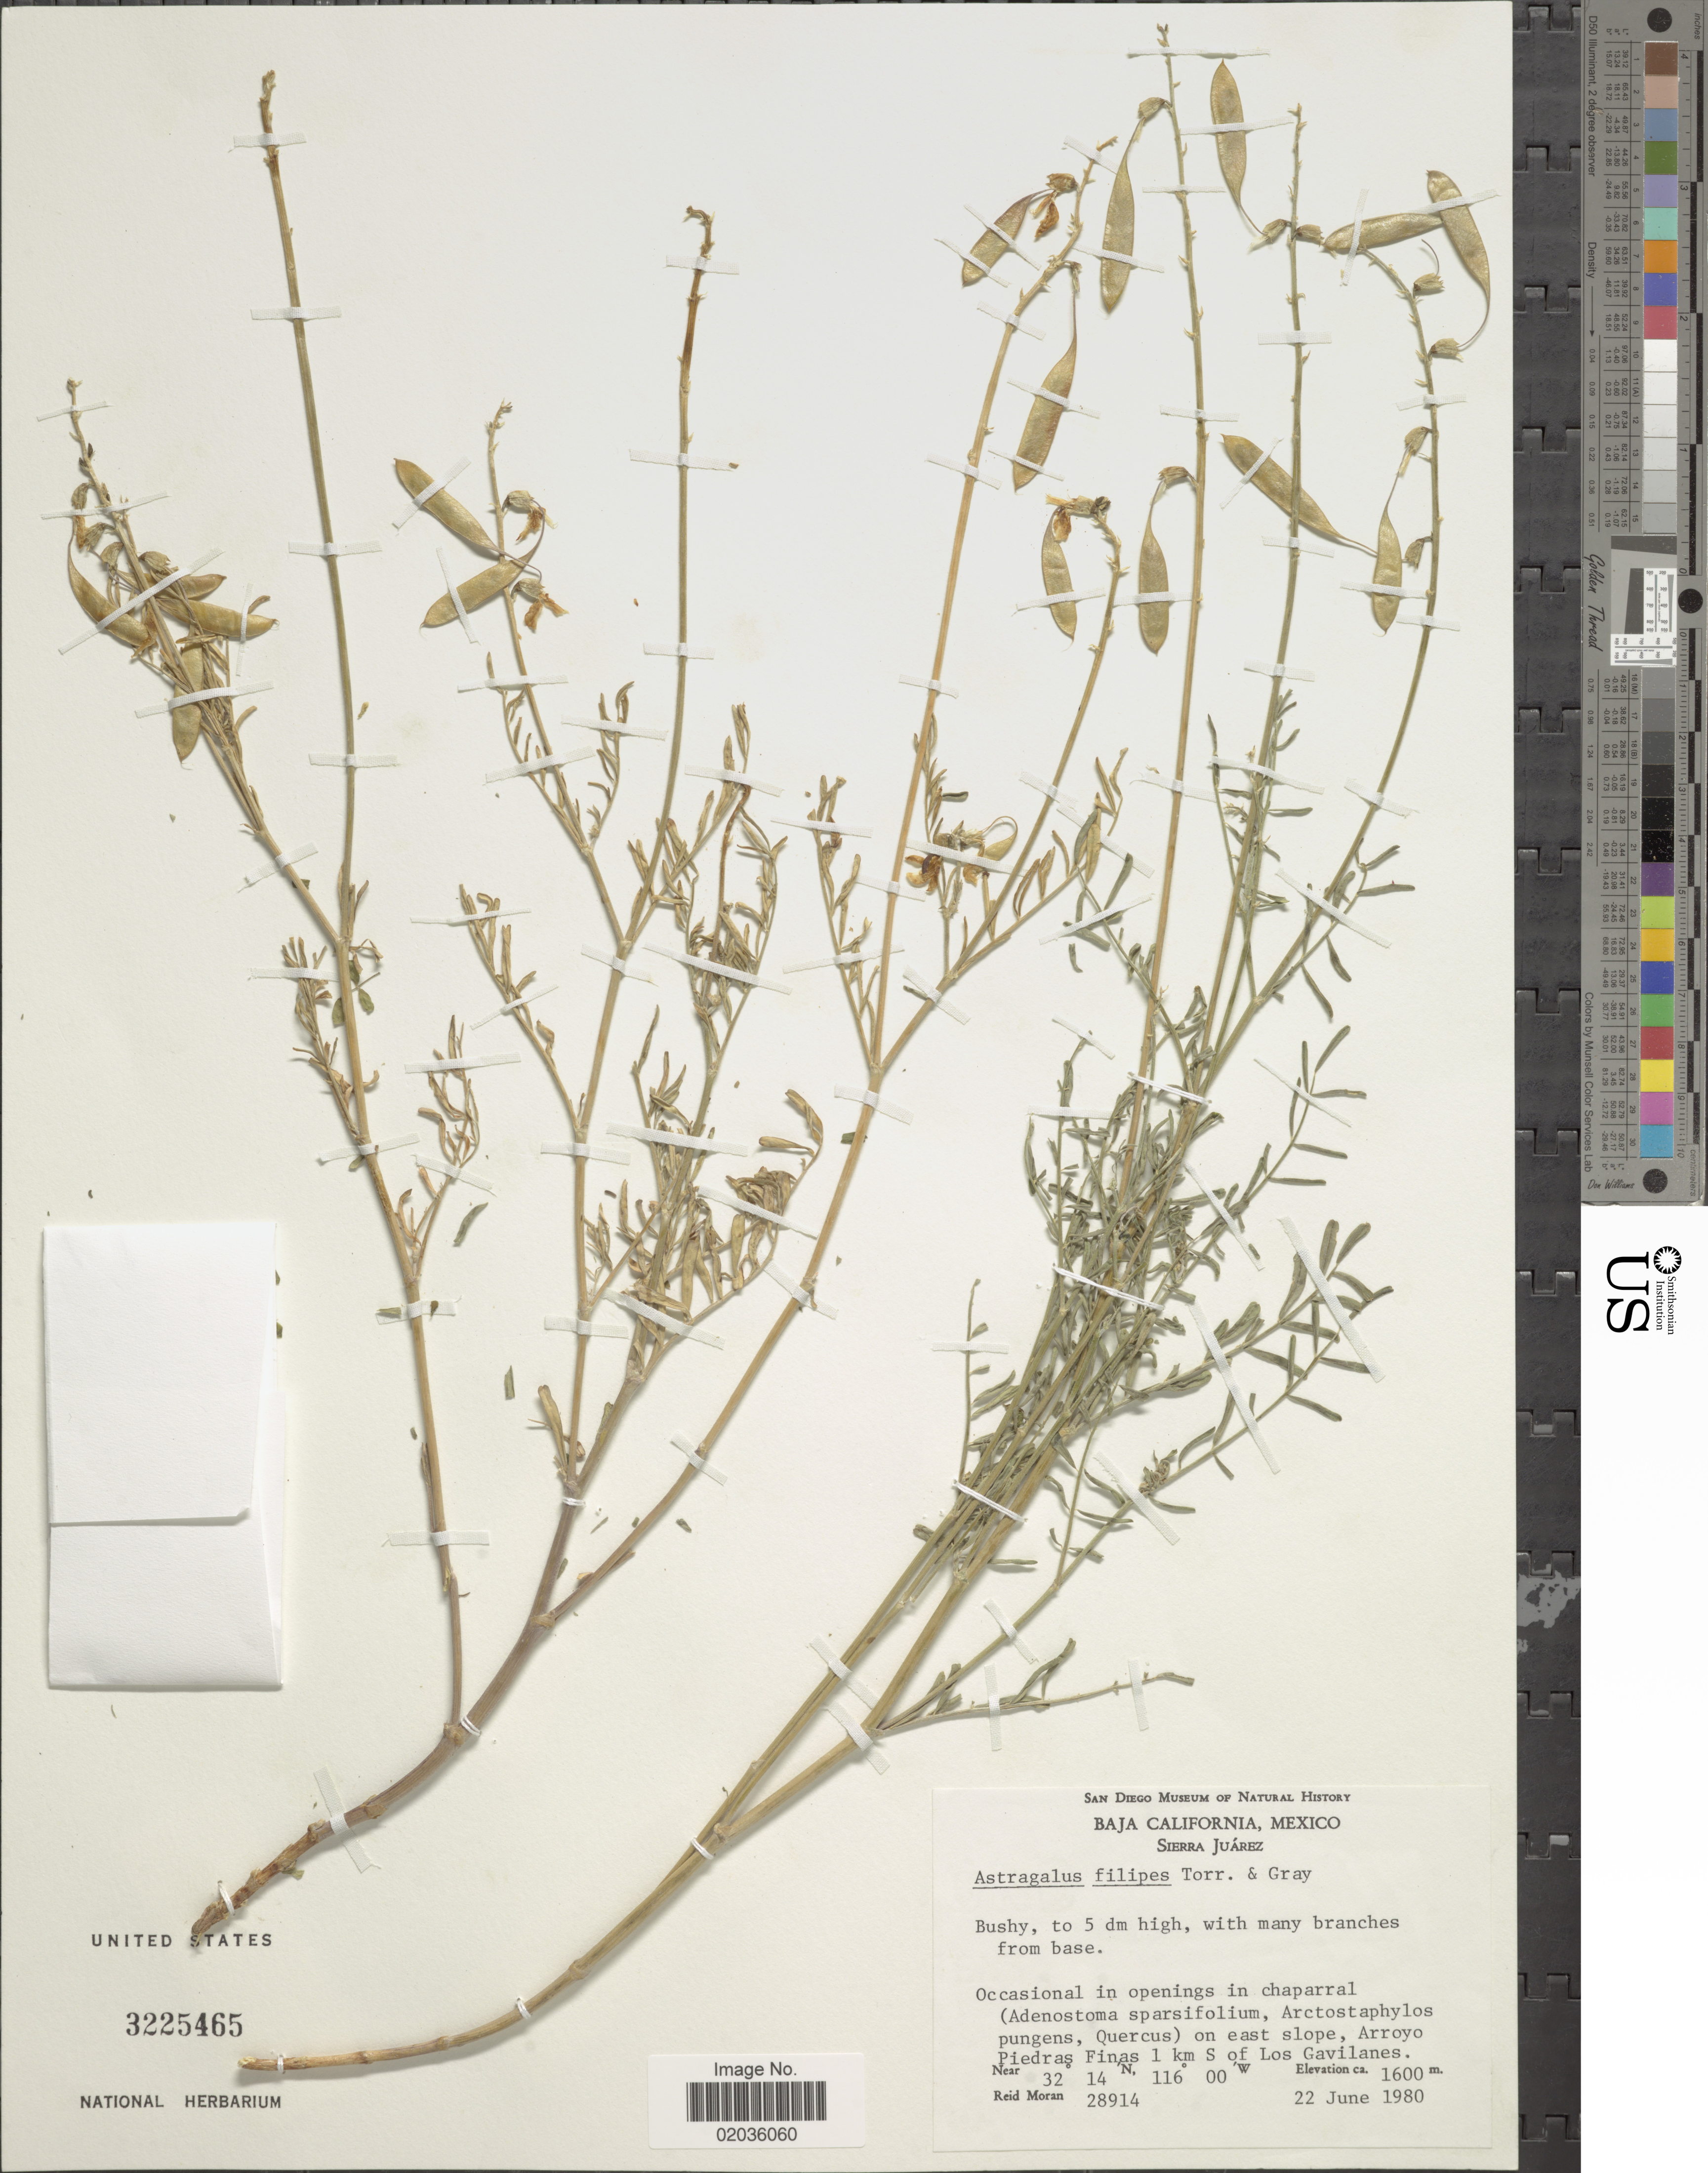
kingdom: Plantae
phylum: Tracheophyta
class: Magnoliopsida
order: Fabales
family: Fabaceae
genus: Astragalus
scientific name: Astragalus filipes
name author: A. Gray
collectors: R. V. Moran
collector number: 28914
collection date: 1980-06-22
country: Mexico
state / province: Baja California Norte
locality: Baja California, Mexico, Sierra Juarez. On east slope, Arroyo Piedras Finas, 1 km S of Los Gavilanes.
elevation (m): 1600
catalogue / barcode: US 3225465